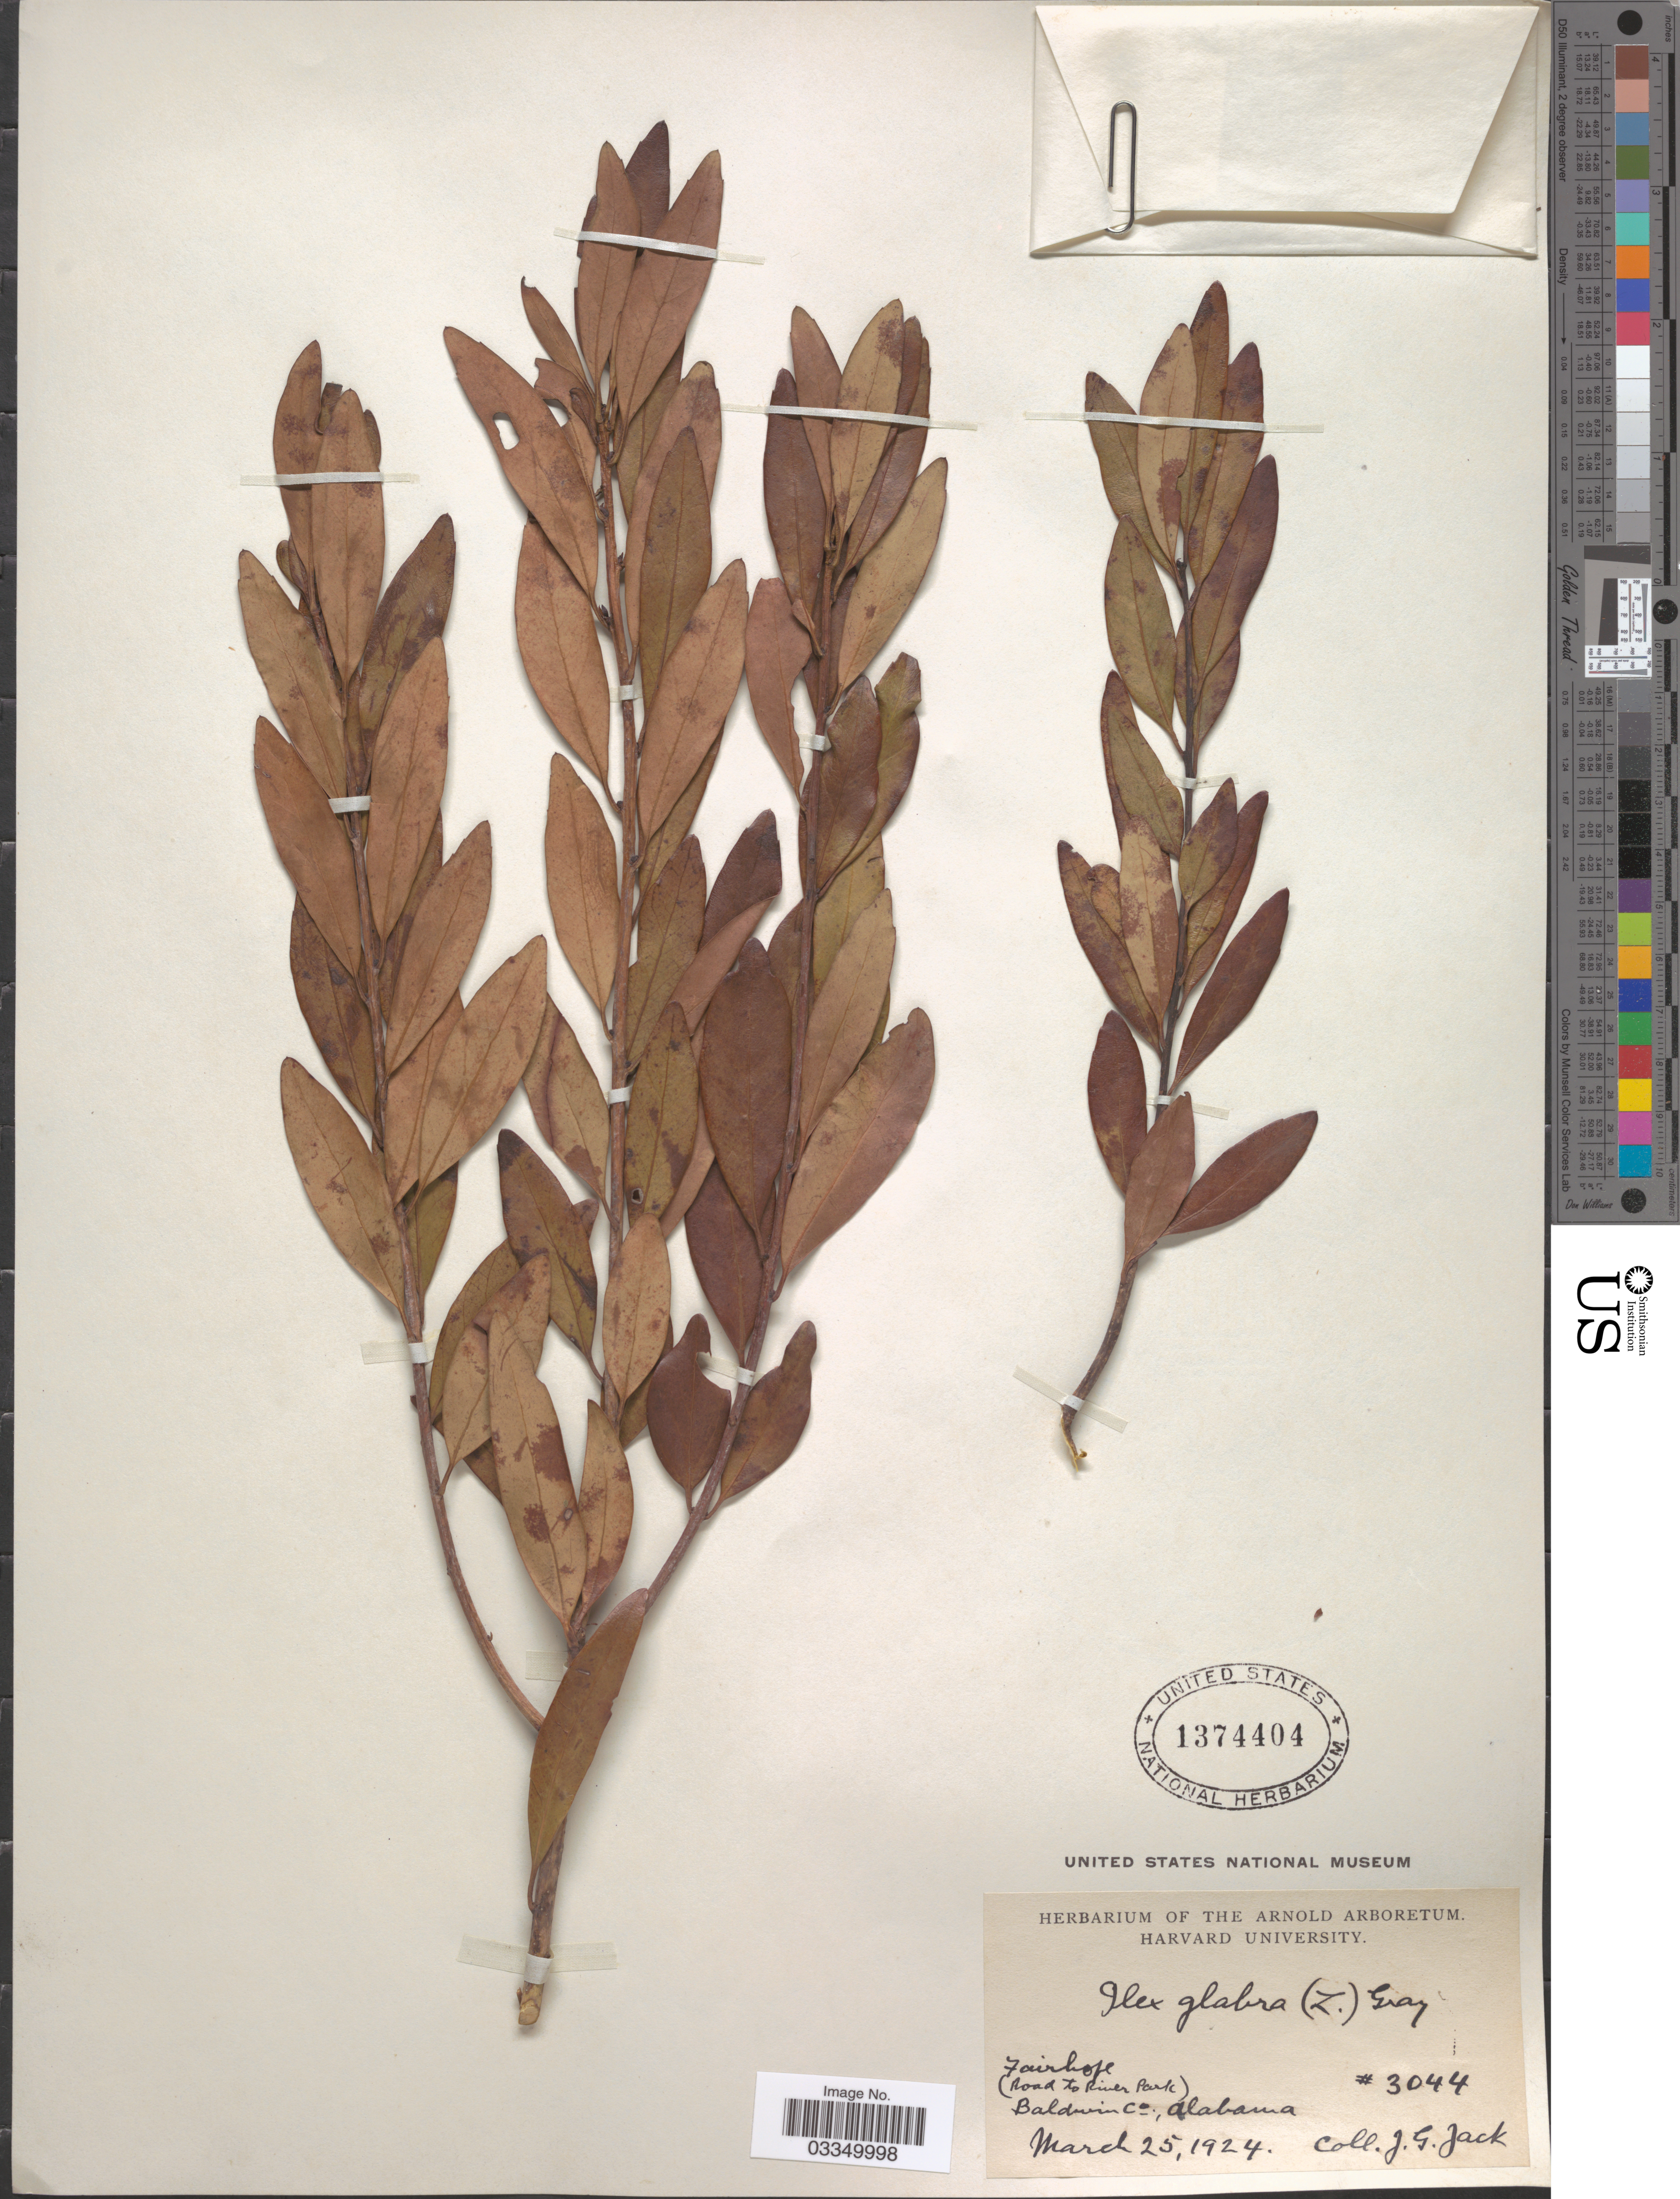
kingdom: Plantae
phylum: Tracheophyta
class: Magnoliopsida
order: Aquifoliales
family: Aquifoliaceae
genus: Ilex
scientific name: Ilex glabra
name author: (L.) A. Gray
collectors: J. G. Jack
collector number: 3044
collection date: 1924-03-25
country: United States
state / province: Alabama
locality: Fairhope (Road to River Park). Baldwin Co.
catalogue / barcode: US 1374404